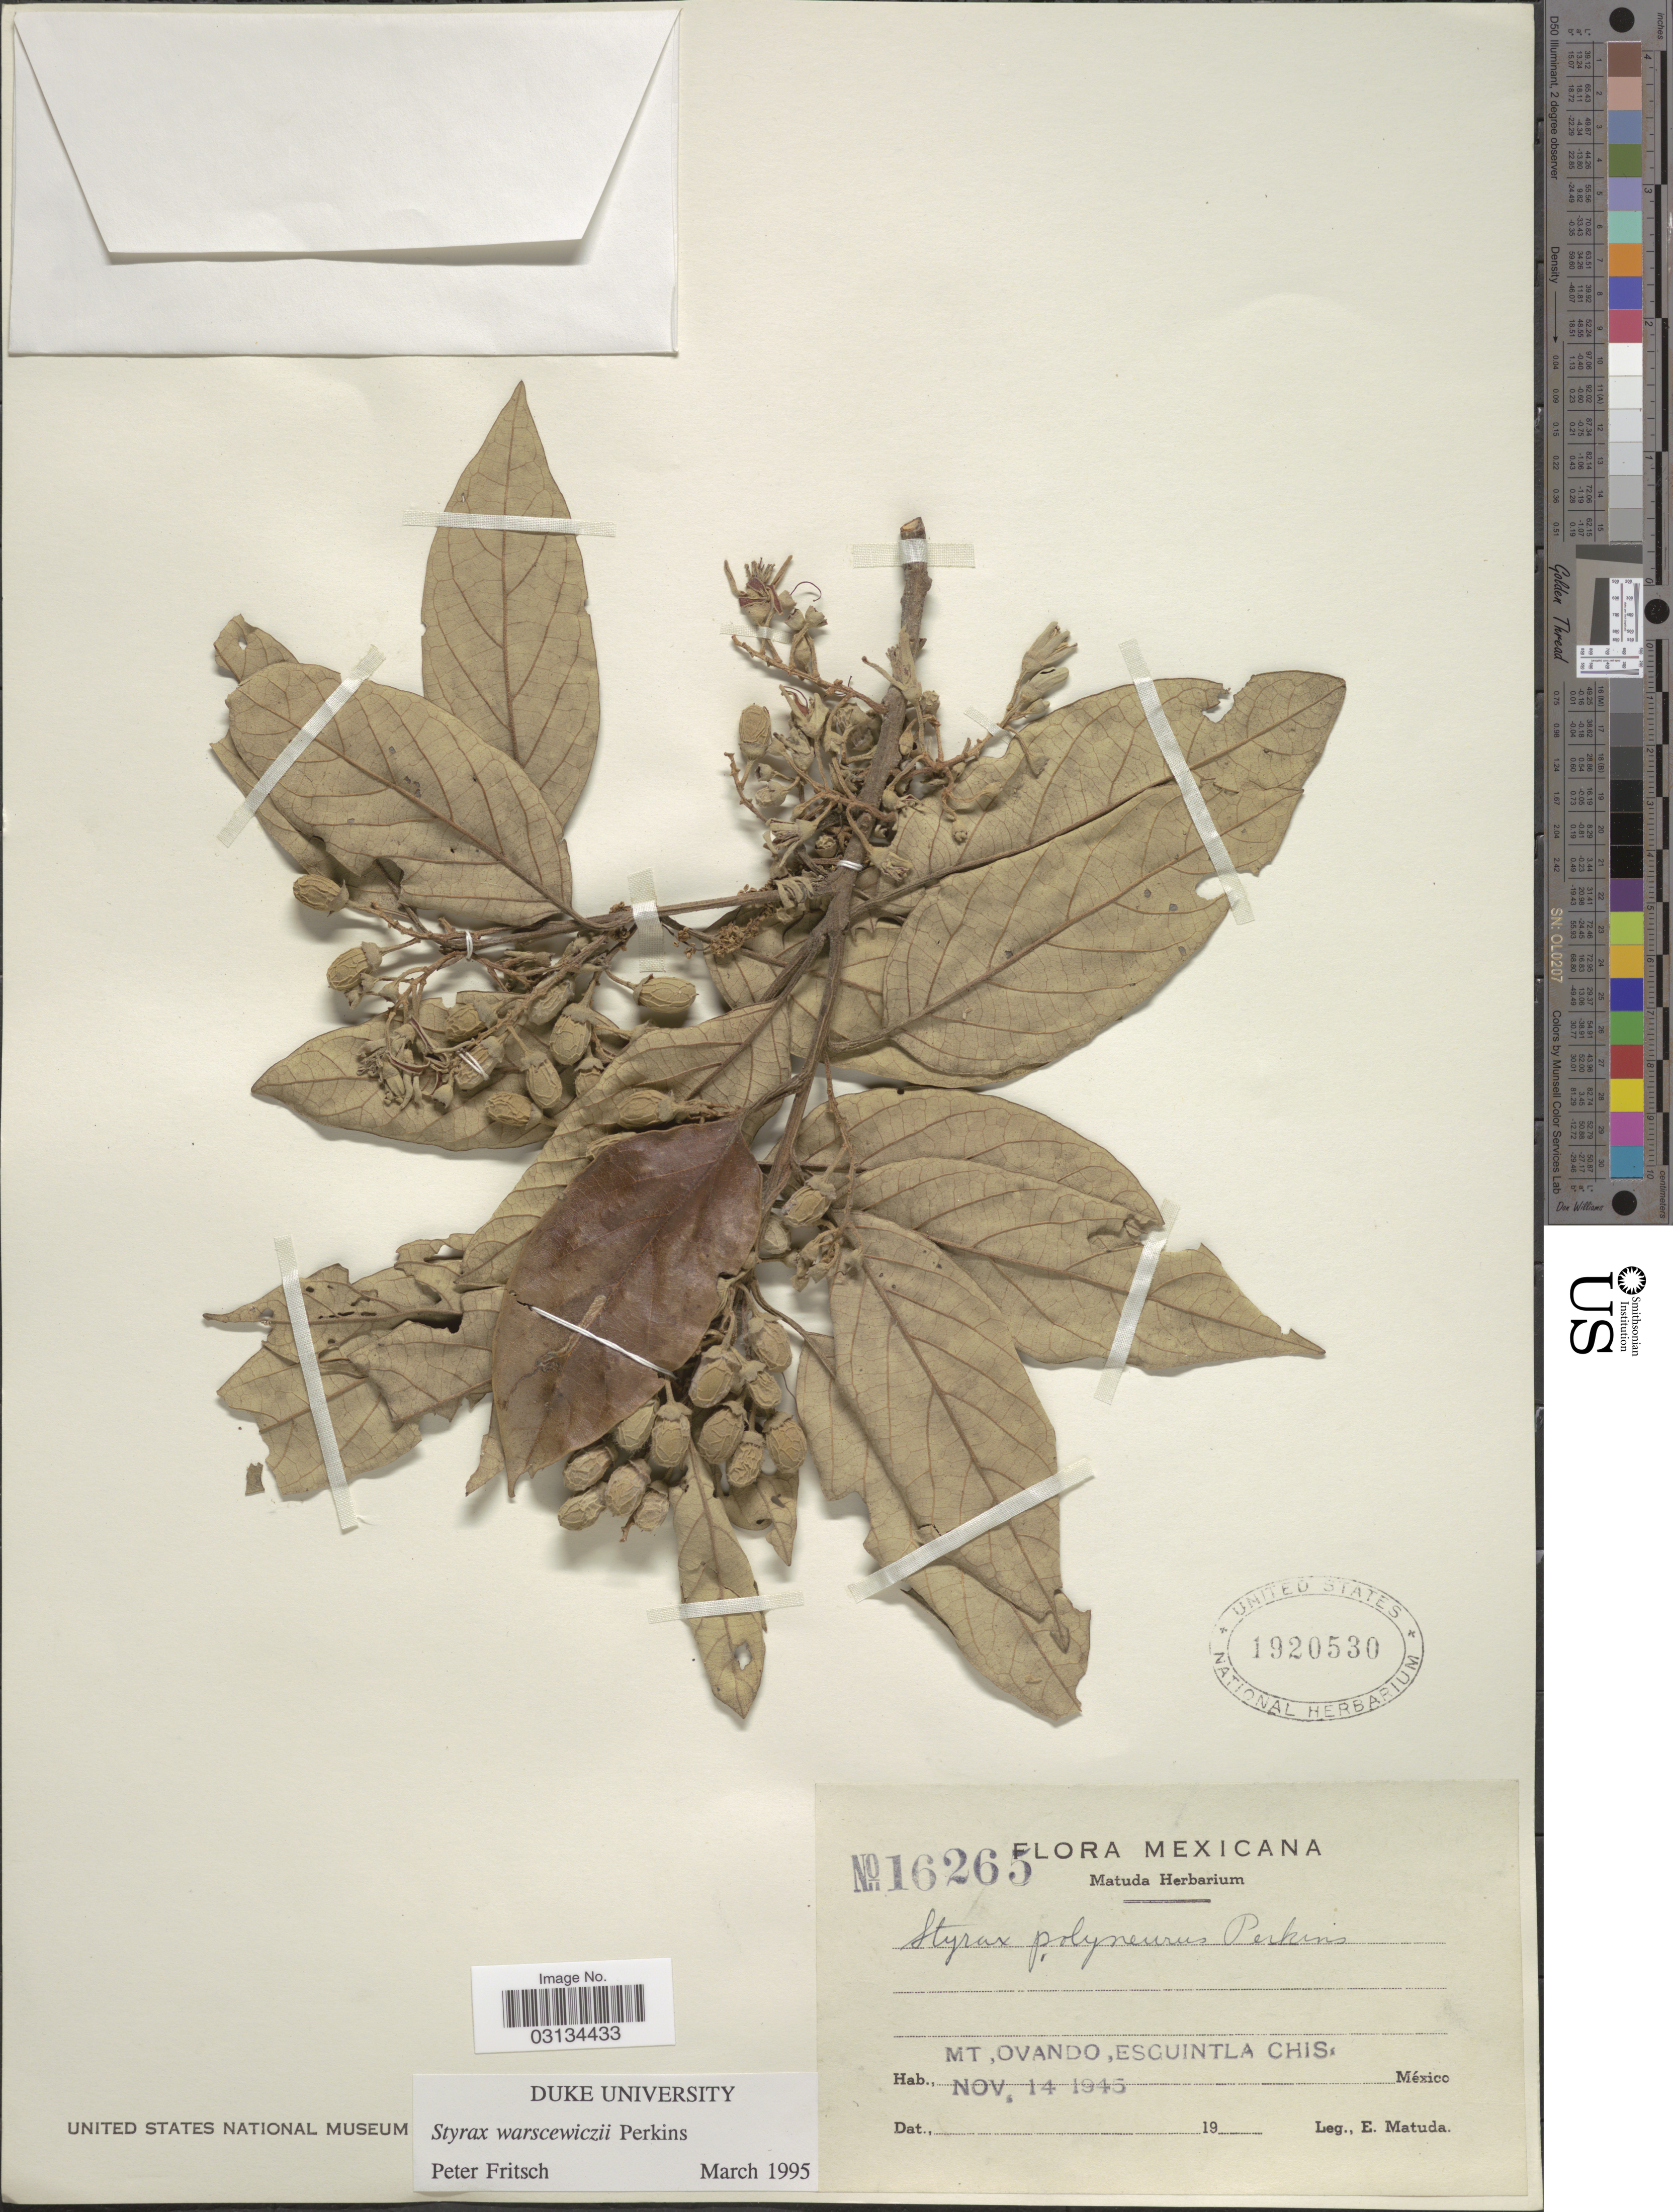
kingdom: Plantae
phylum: Tracheophyta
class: Magnoliopsida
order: Ericales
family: Styracaceae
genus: Styrax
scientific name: Styrax warscewiczii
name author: Perkins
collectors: E. Matuda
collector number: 16265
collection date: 1945-11-14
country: Mexico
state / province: Chiapas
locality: Mt. Ovando, Escuintla.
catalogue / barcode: US 1920530